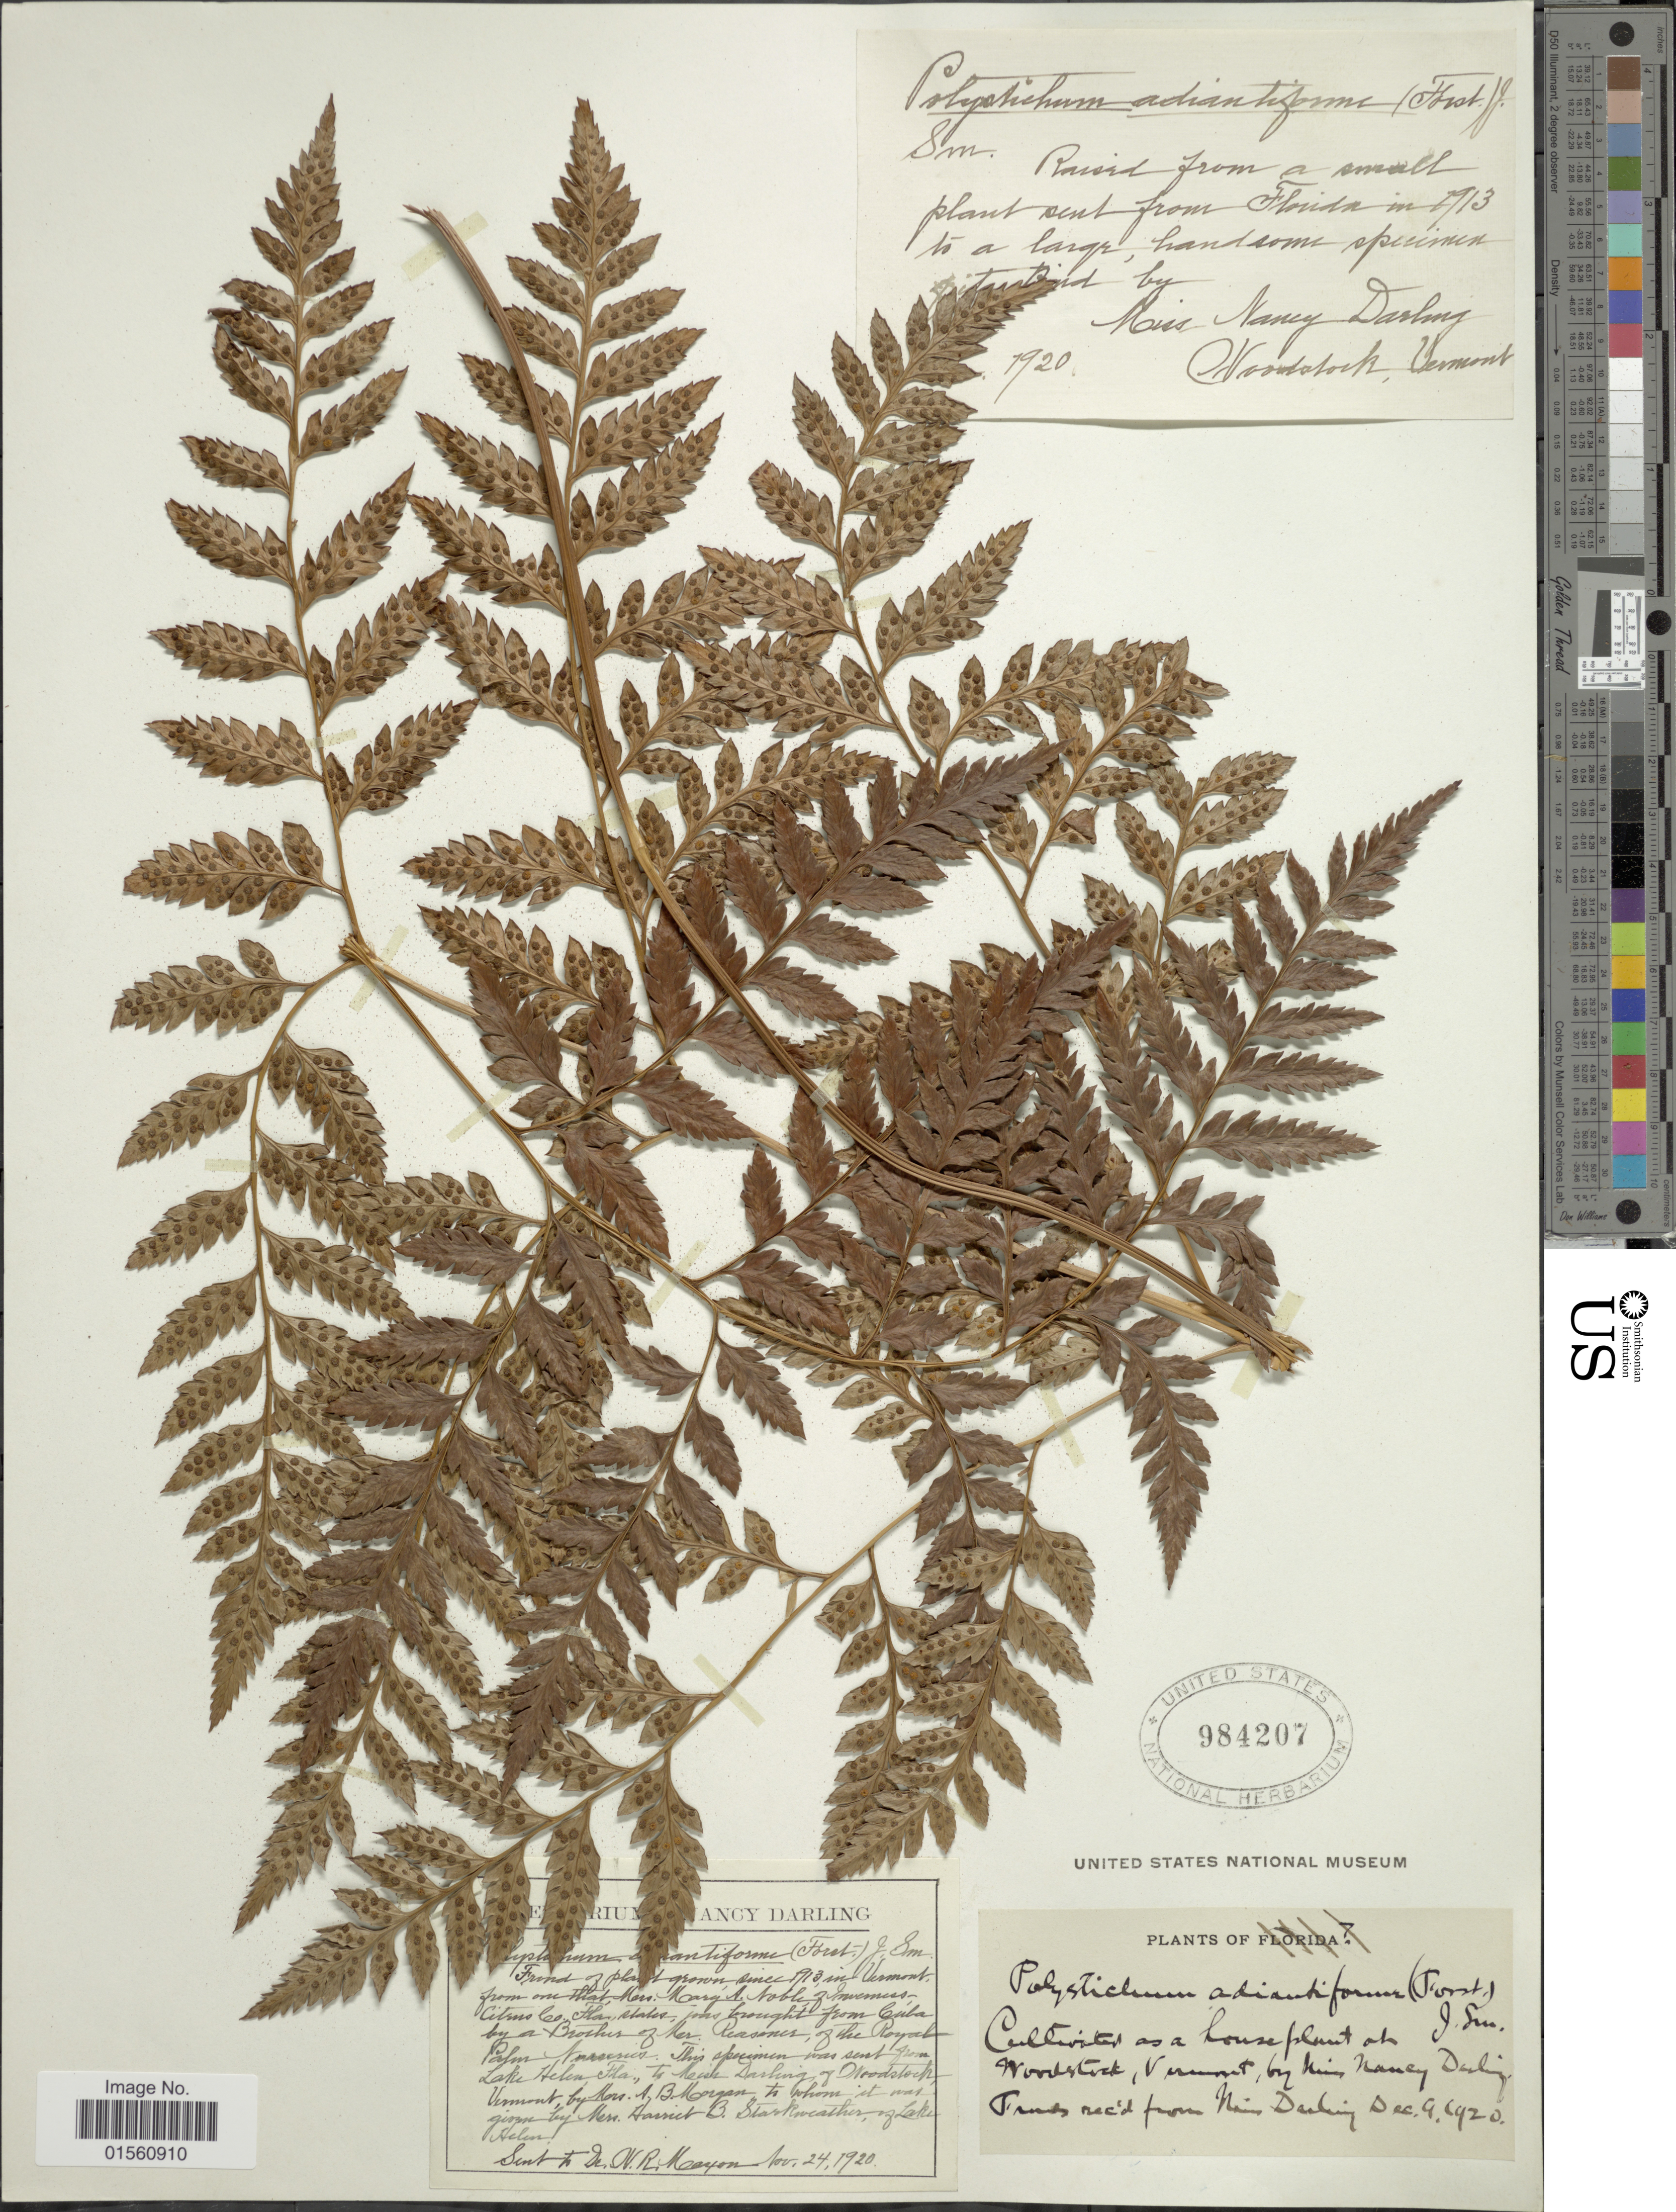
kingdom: Plantae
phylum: Tracheophyta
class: Polypodiopsida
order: Polypodiales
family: Dryopteridaceae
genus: Rumohra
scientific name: Rumohra adiantiformis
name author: (G. Forst.) Ching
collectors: W. R. Maxon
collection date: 1920-11-24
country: United States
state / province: Vermont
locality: As a houseplant at Woodstock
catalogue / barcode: US 984207